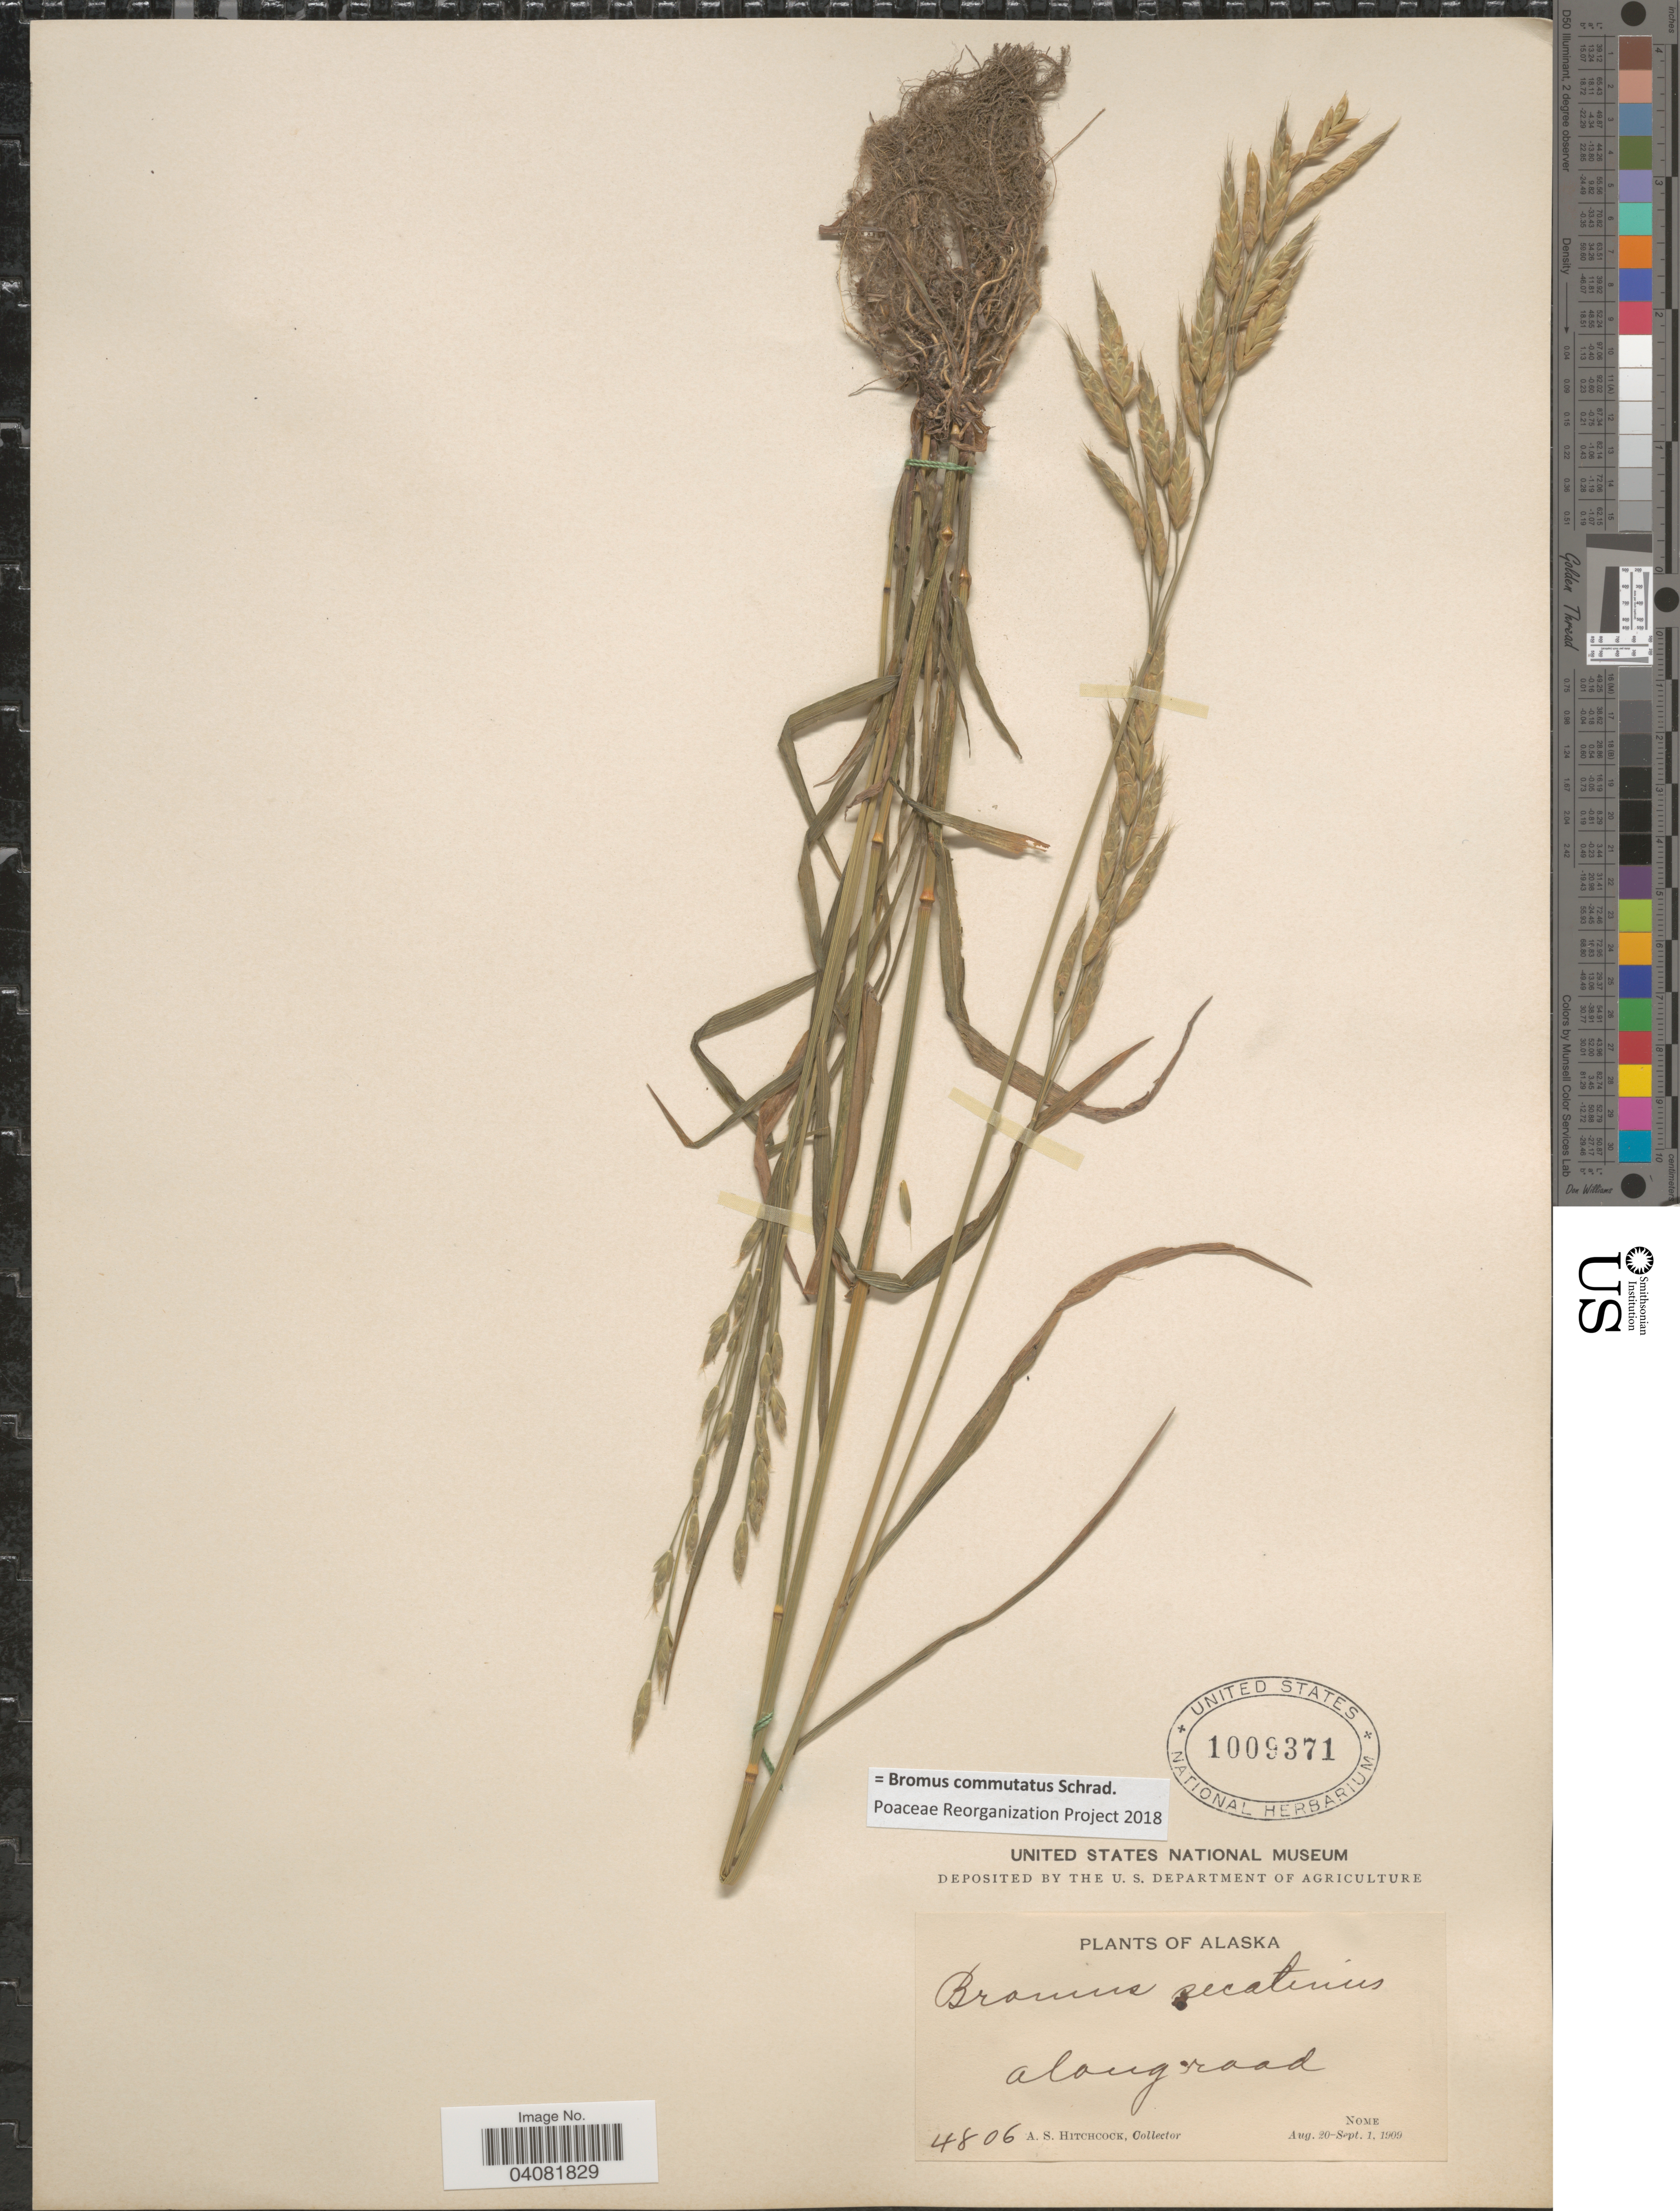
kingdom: Plantae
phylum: Tracheophyta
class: Liliopsida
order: Poales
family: Poaceae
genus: Bromus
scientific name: Bromus commutatus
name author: Schrad.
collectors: A. S. Hitchcock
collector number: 4806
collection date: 1909-08-20/1909-09-01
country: United States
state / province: Alaska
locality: Along road. Nome.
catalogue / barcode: US 1009371